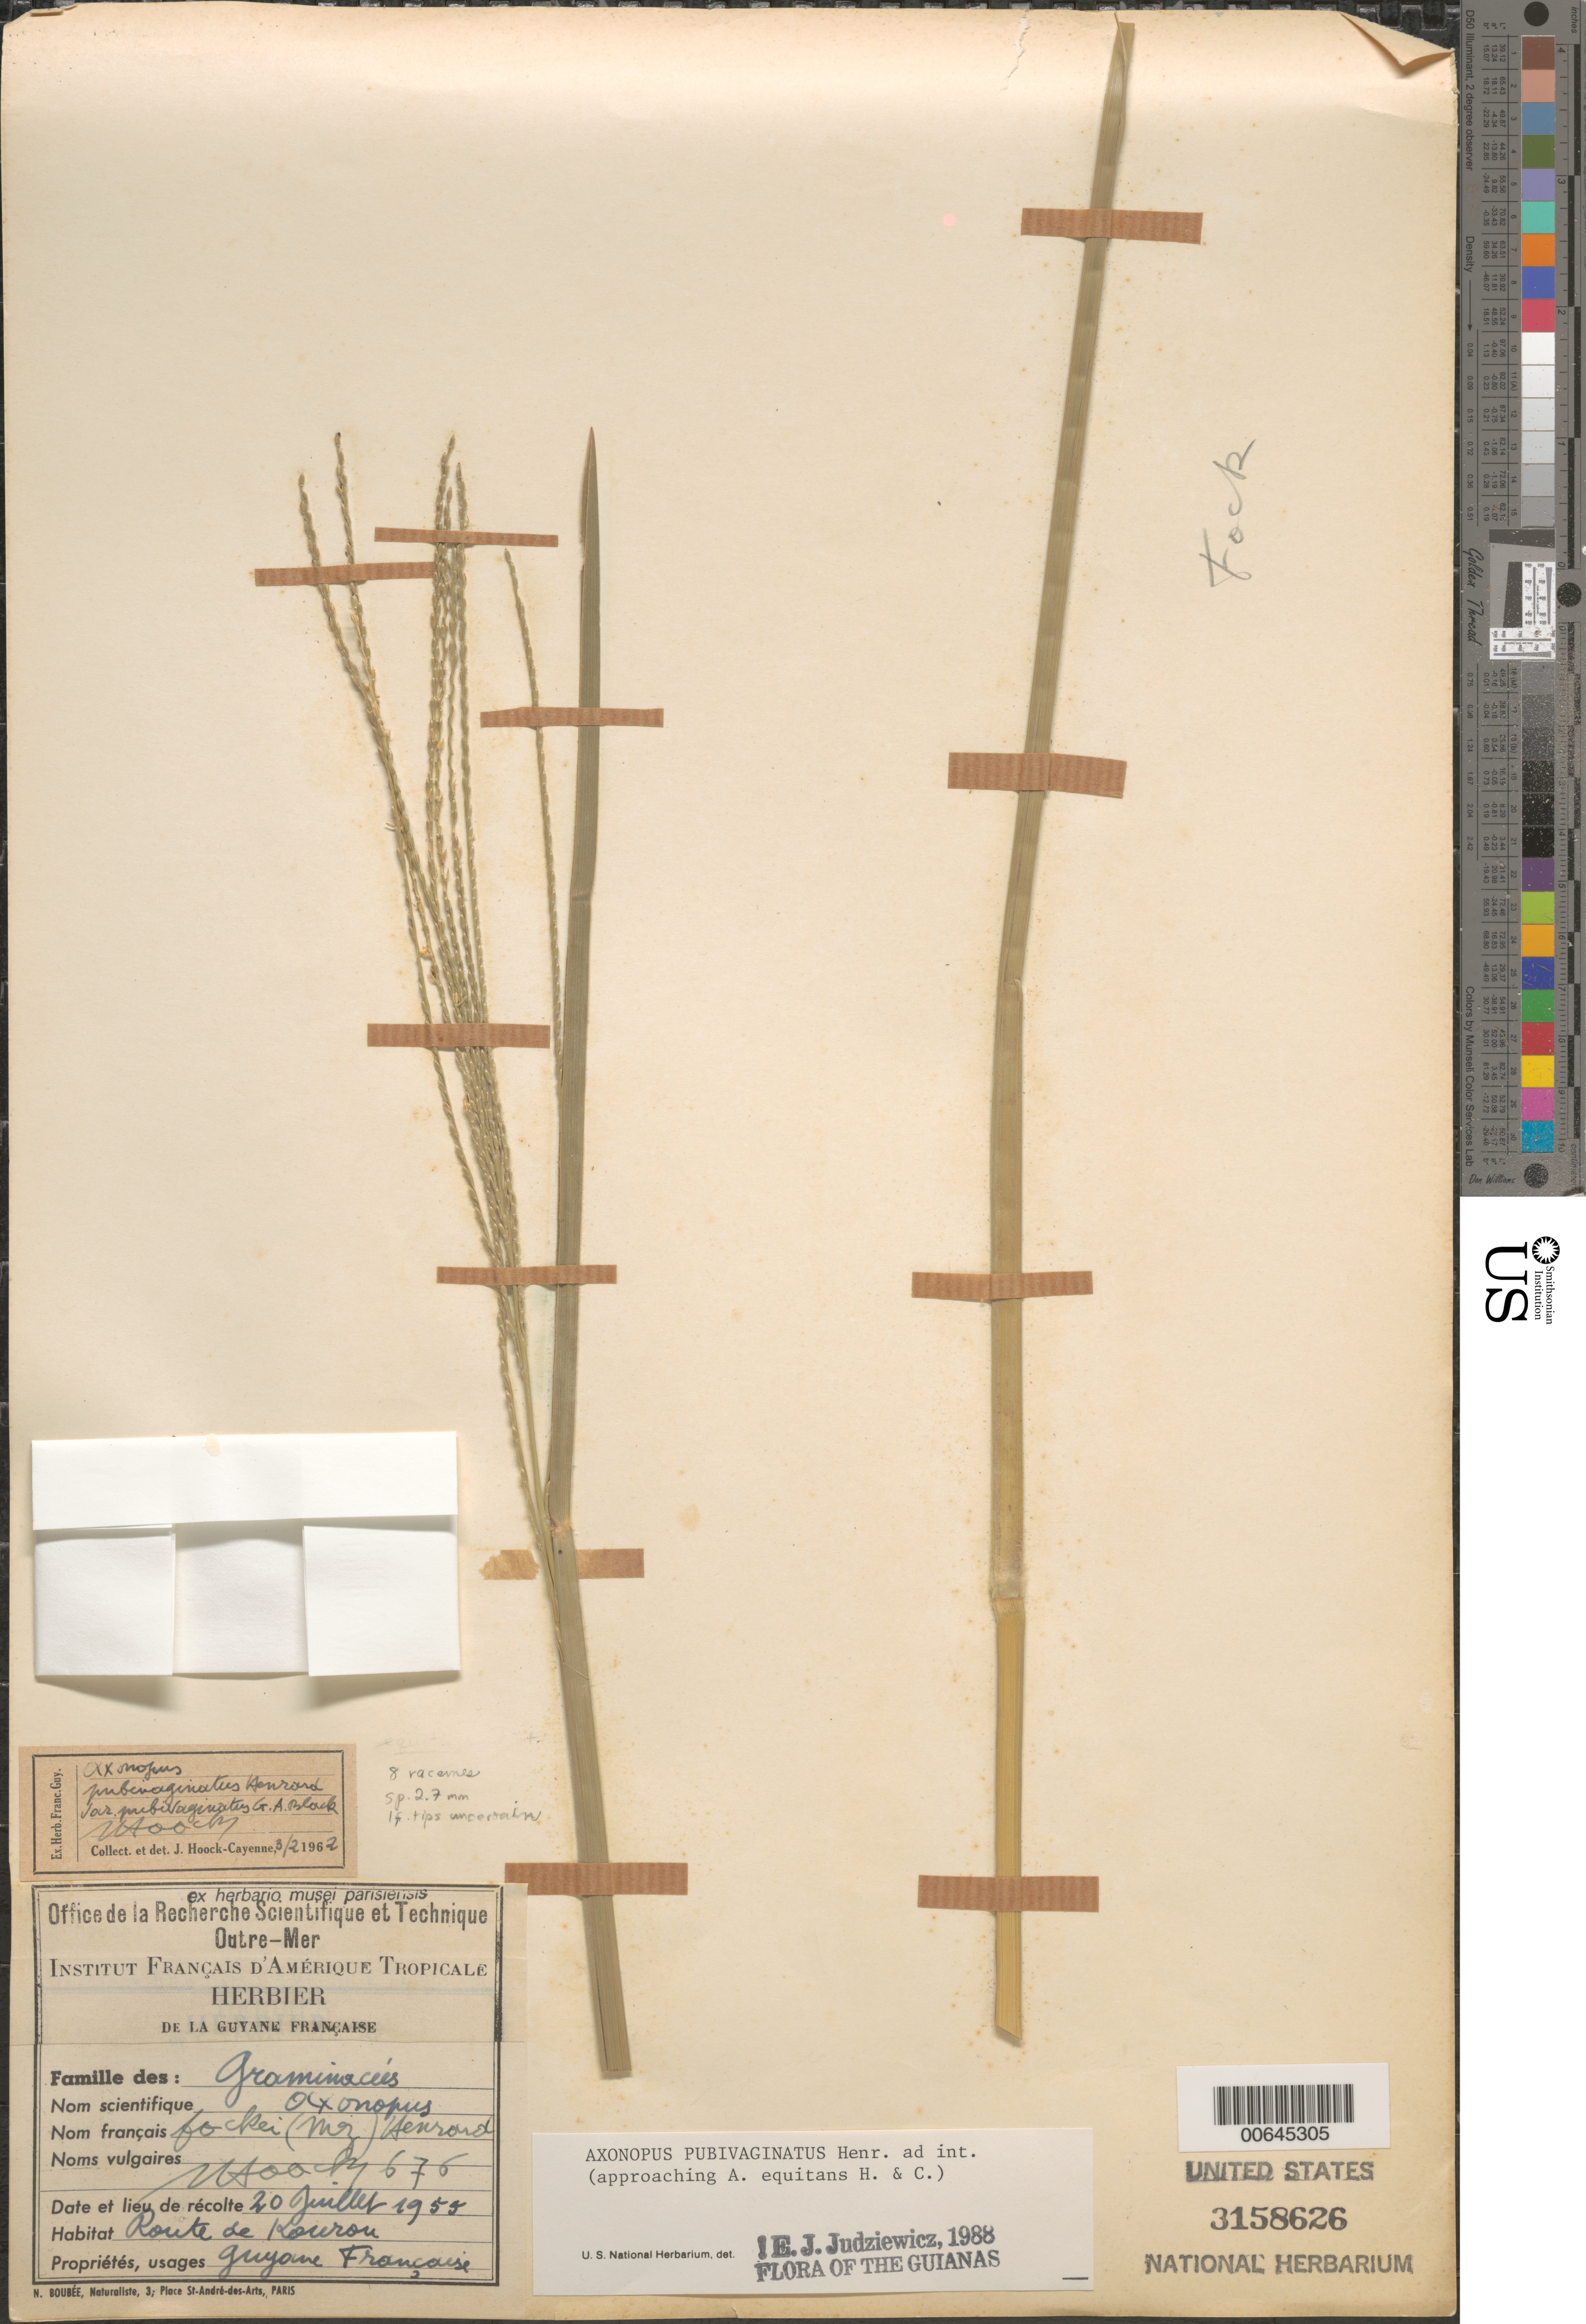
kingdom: Plantae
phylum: Tracheophyta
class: Liliopsida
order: Poales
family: Poaceae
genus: Axonopus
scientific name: Axonopus pubivaginatus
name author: Henr.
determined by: Judziewicz, E. J.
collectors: J. Hoock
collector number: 676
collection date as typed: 20-Jul-55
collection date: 1955-07-20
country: French Guiana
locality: Route de Kourou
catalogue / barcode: US 3158626